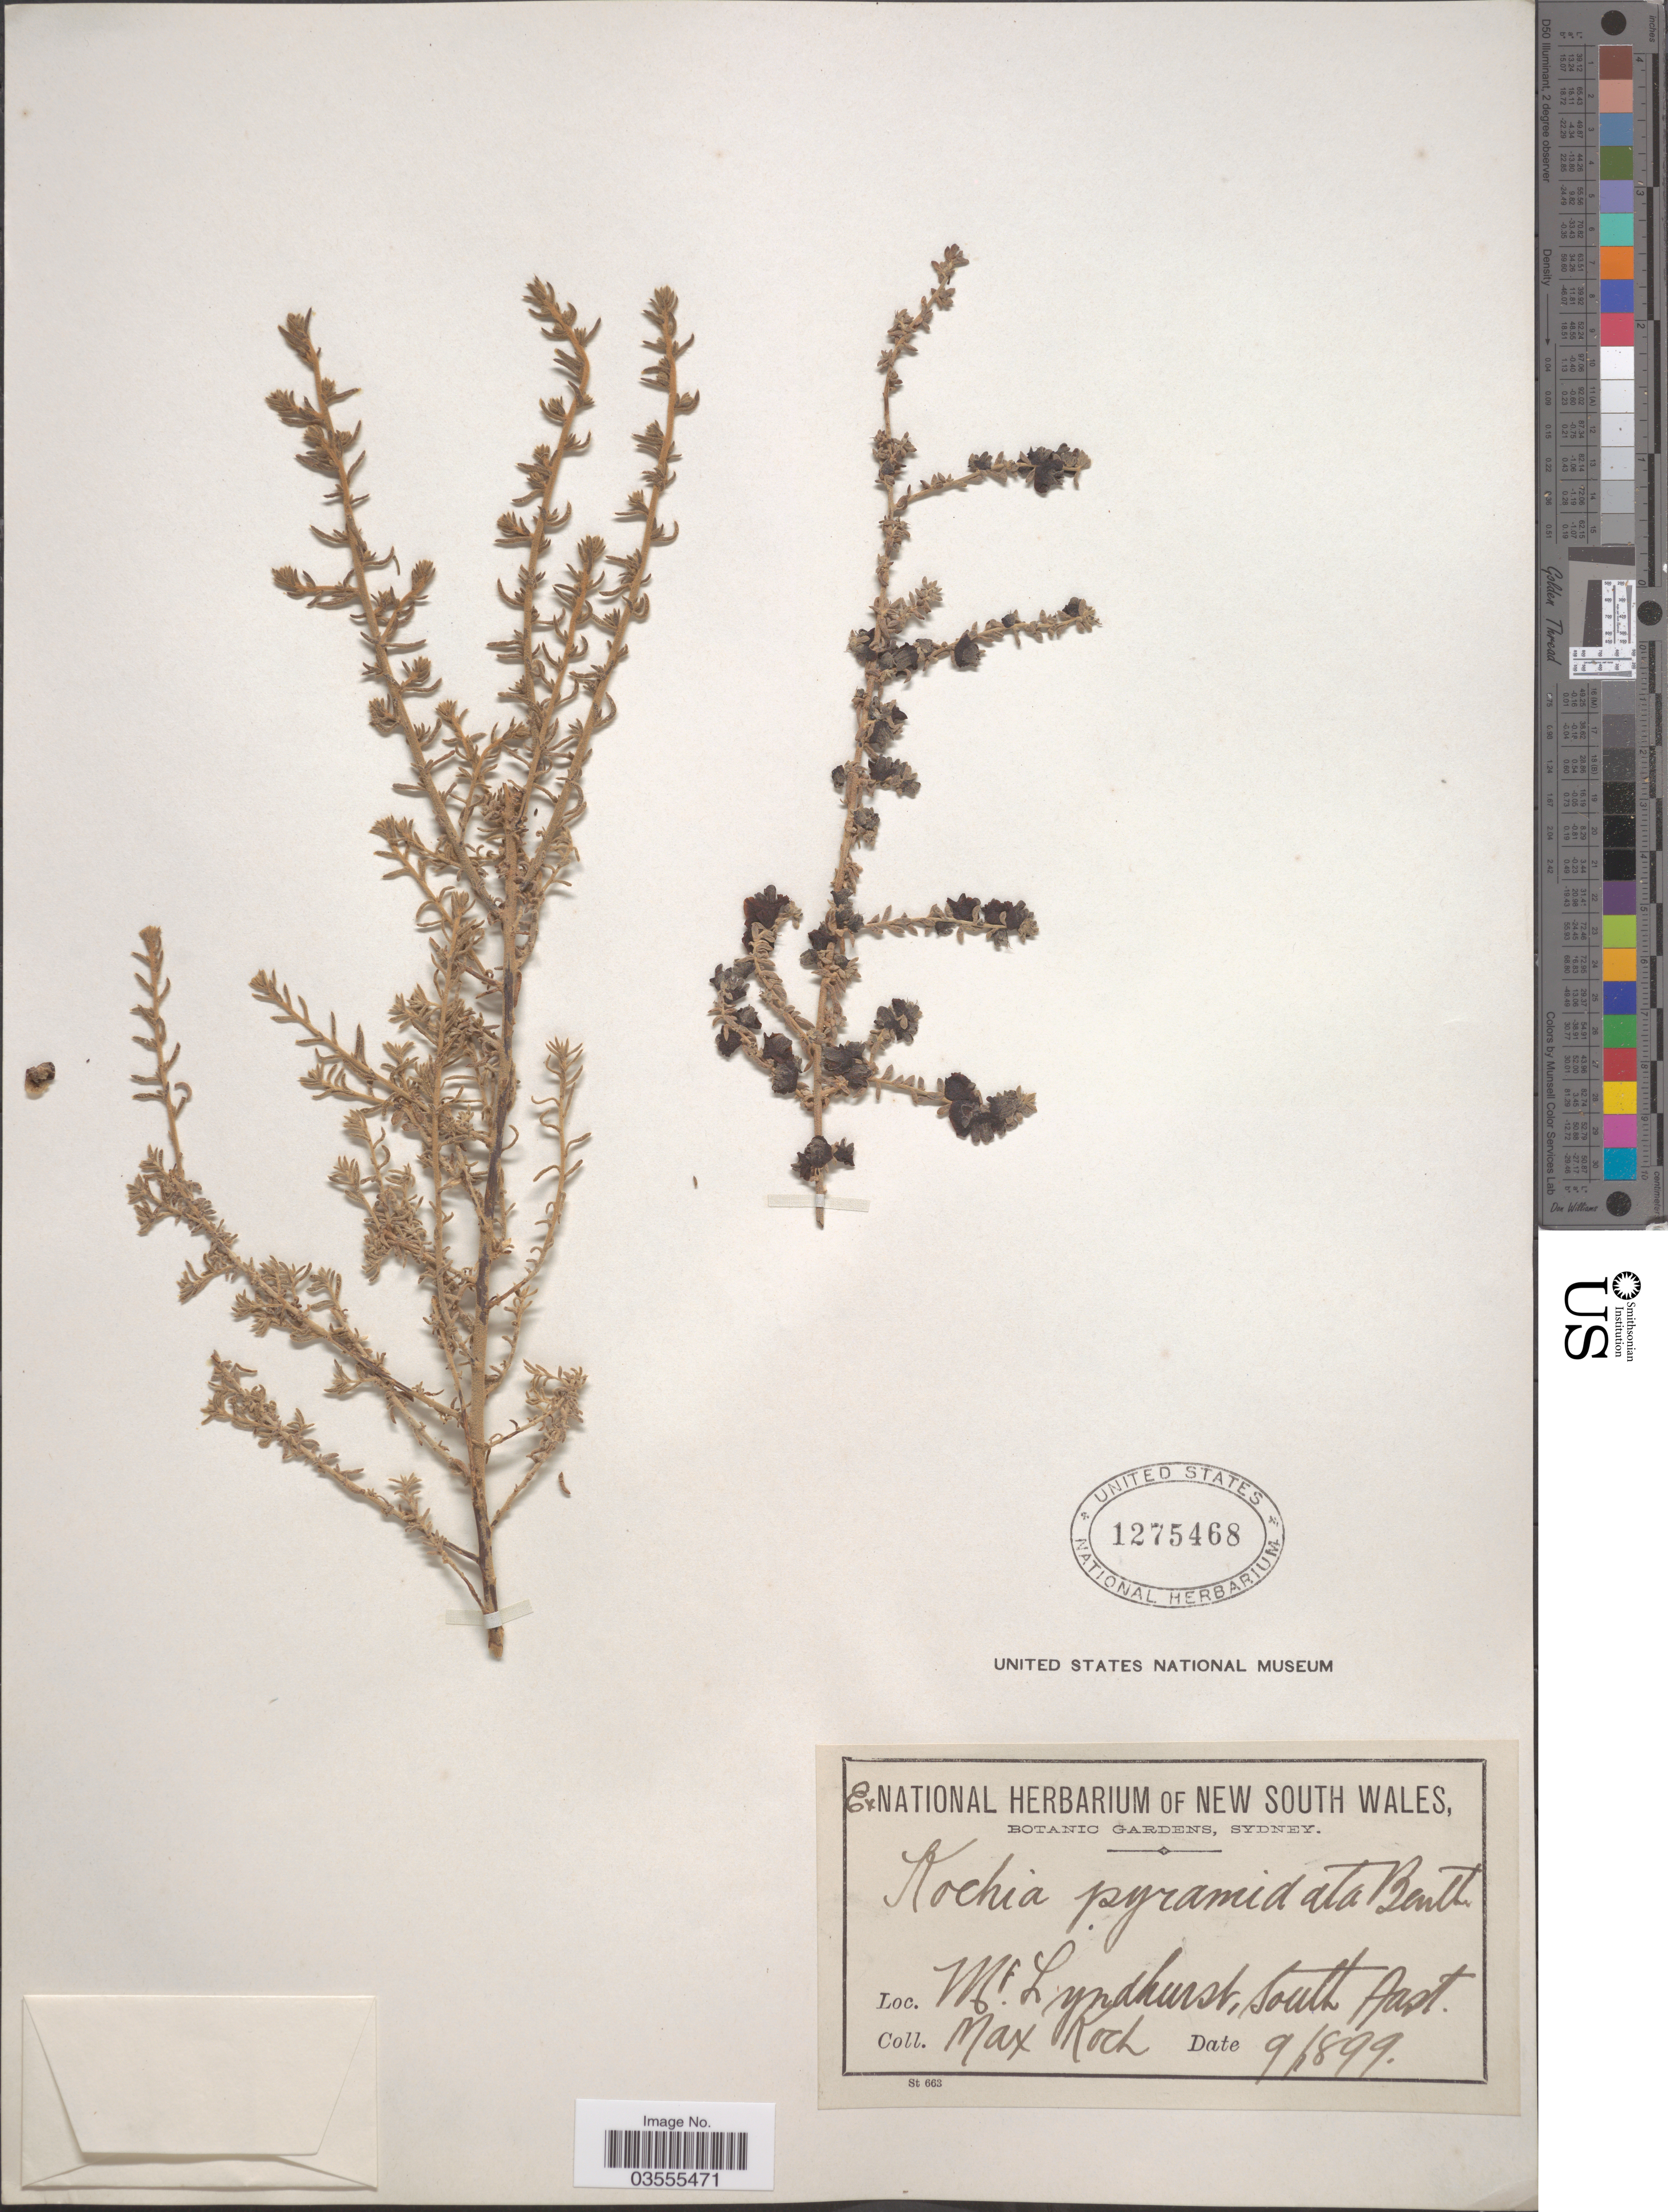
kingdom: Plantae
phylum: Tracheophyta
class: Magnoliopsida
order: Caryophyllales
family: Amaranthaceae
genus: Maireana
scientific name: Maireana pyramidata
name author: (Benth.) Paul G. Wilson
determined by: Strong, Mark T., (BOT), Smithsonian Institution - National Museum of Natural History (UNITED STATES)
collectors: M. Koch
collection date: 1899-09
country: Australia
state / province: South Australia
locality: Mt. Lyndhurst.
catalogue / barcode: US 1275468